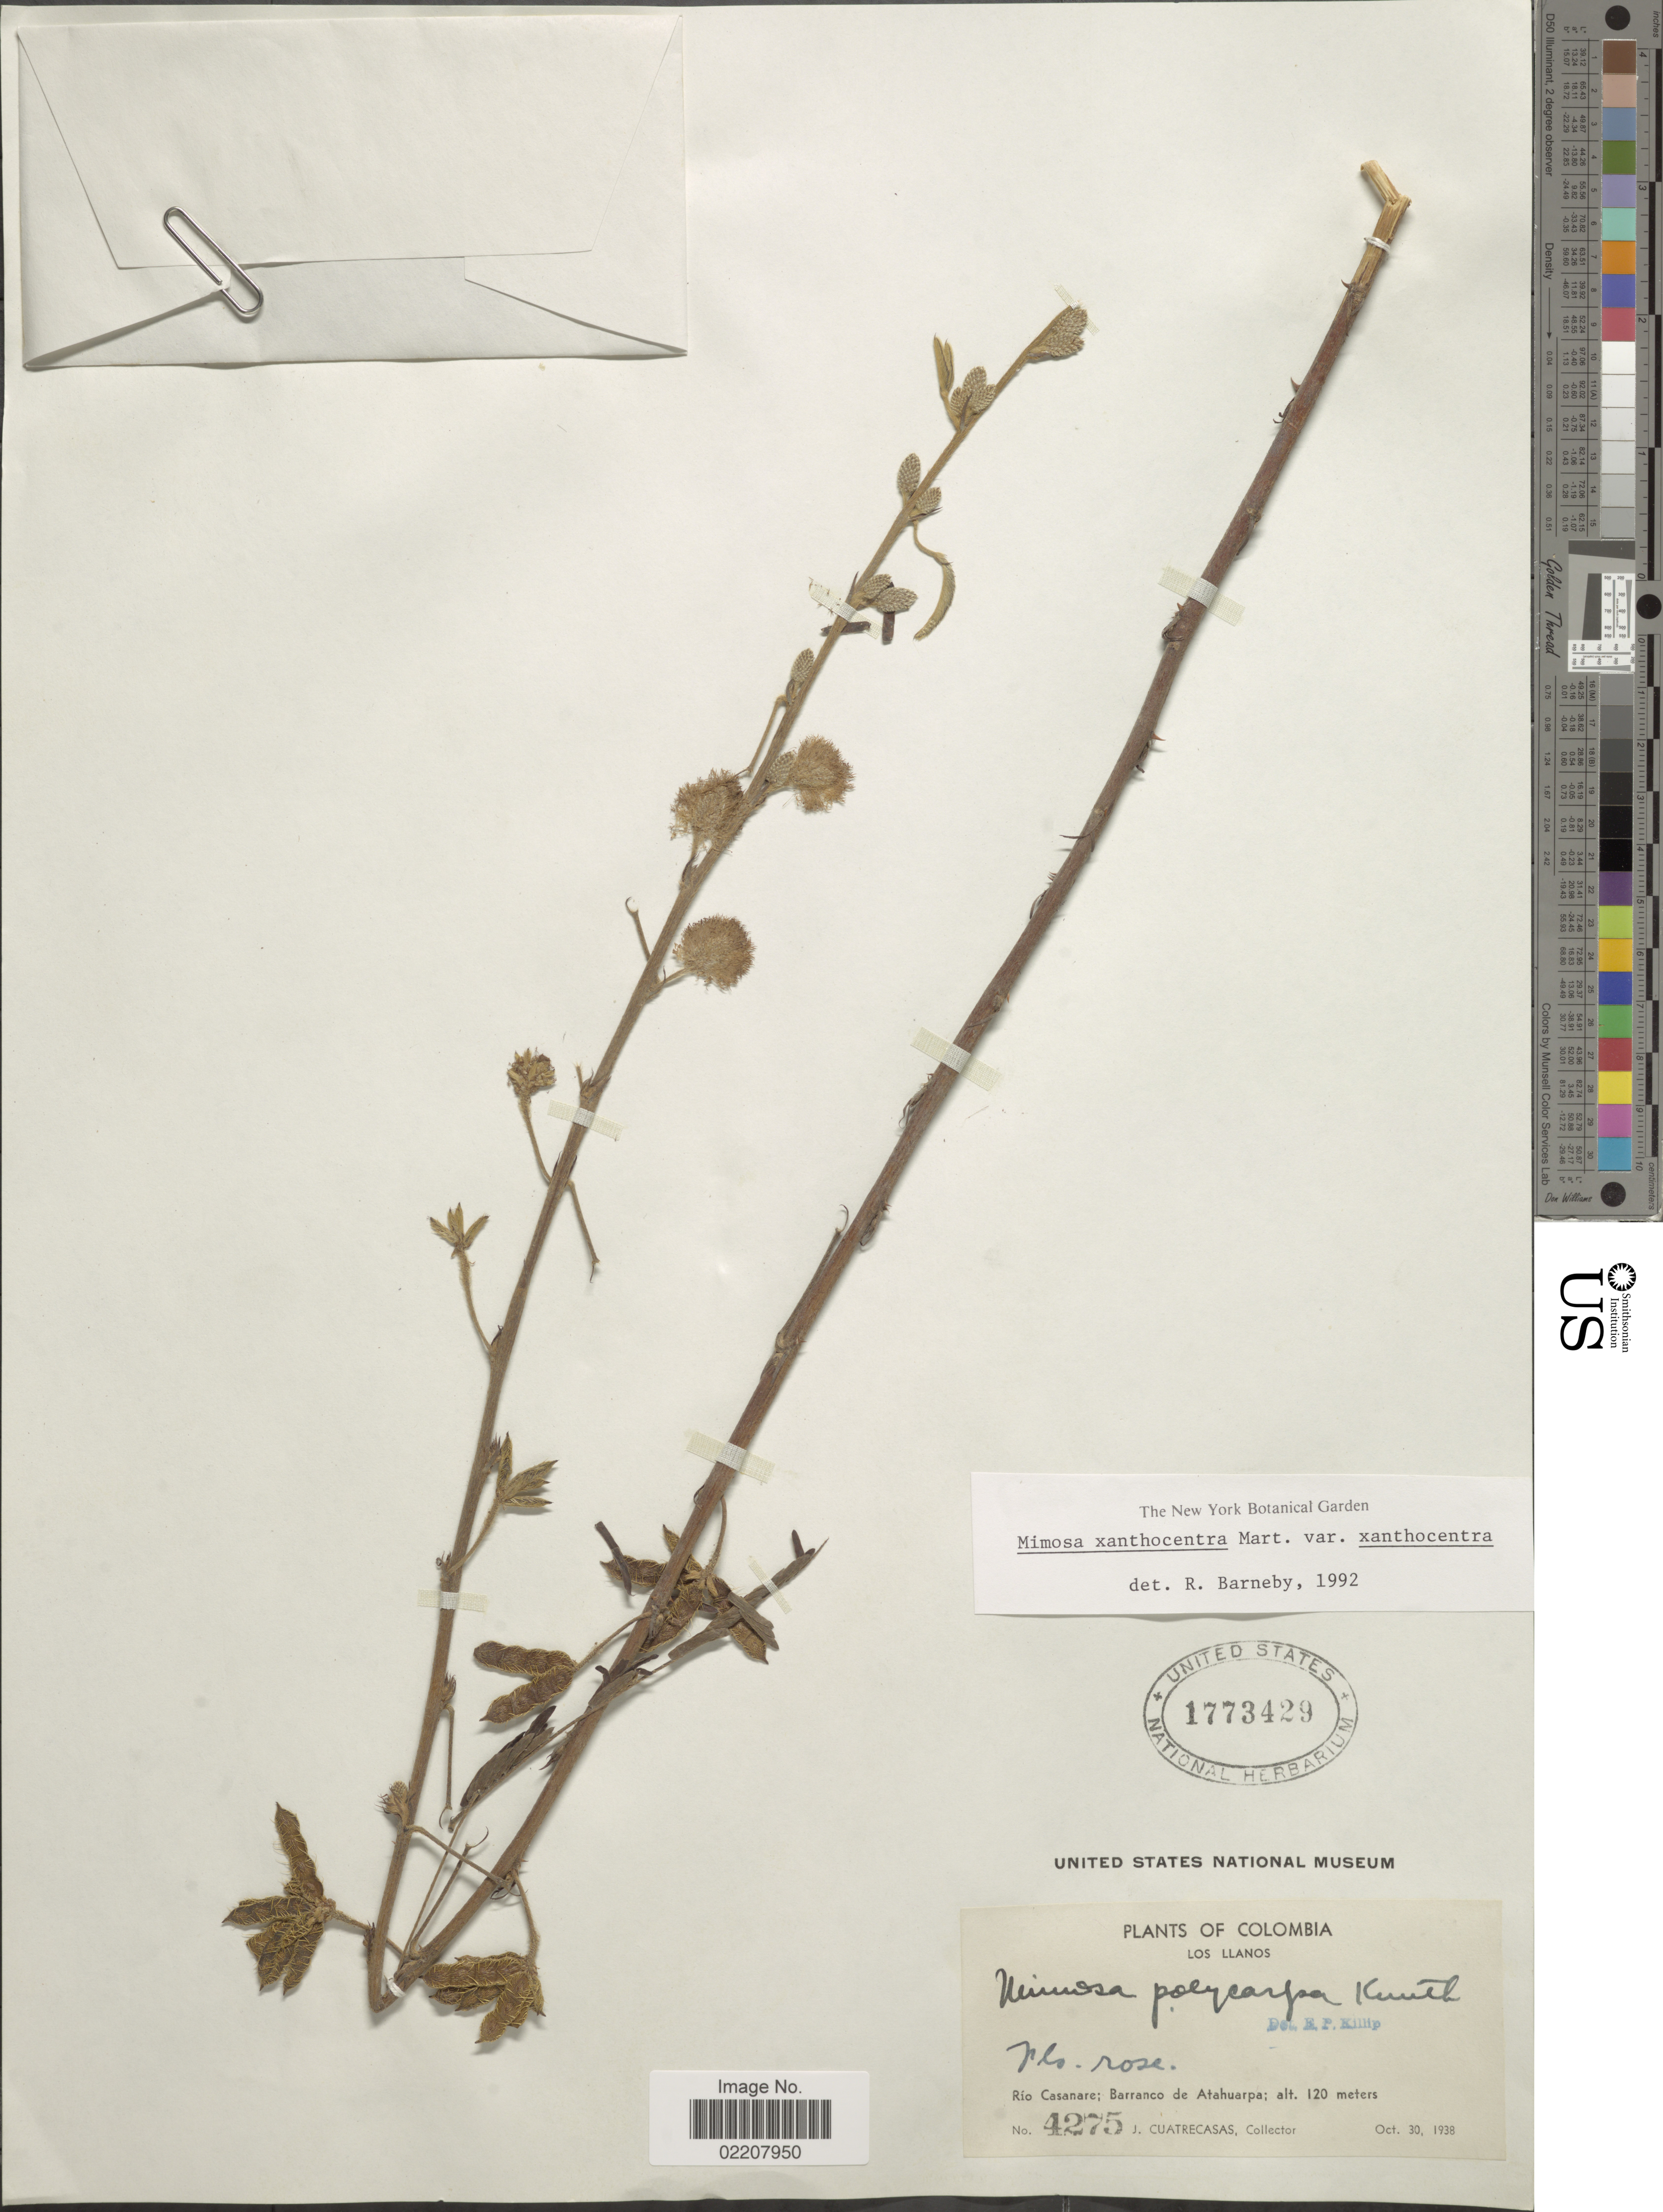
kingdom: Plantae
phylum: Tracheophyta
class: Magnoliopsida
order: Fabales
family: Fabaceae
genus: Mimosa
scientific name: Mimosa xanthocentra subsp. xanthocentra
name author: Mart.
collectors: J. Cuatrecasas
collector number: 4275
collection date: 1938-10-30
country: Colombia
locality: Los Llanos, Rio Casanare: Barranco de Atahuarpa.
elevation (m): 120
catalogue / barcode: US 1773429